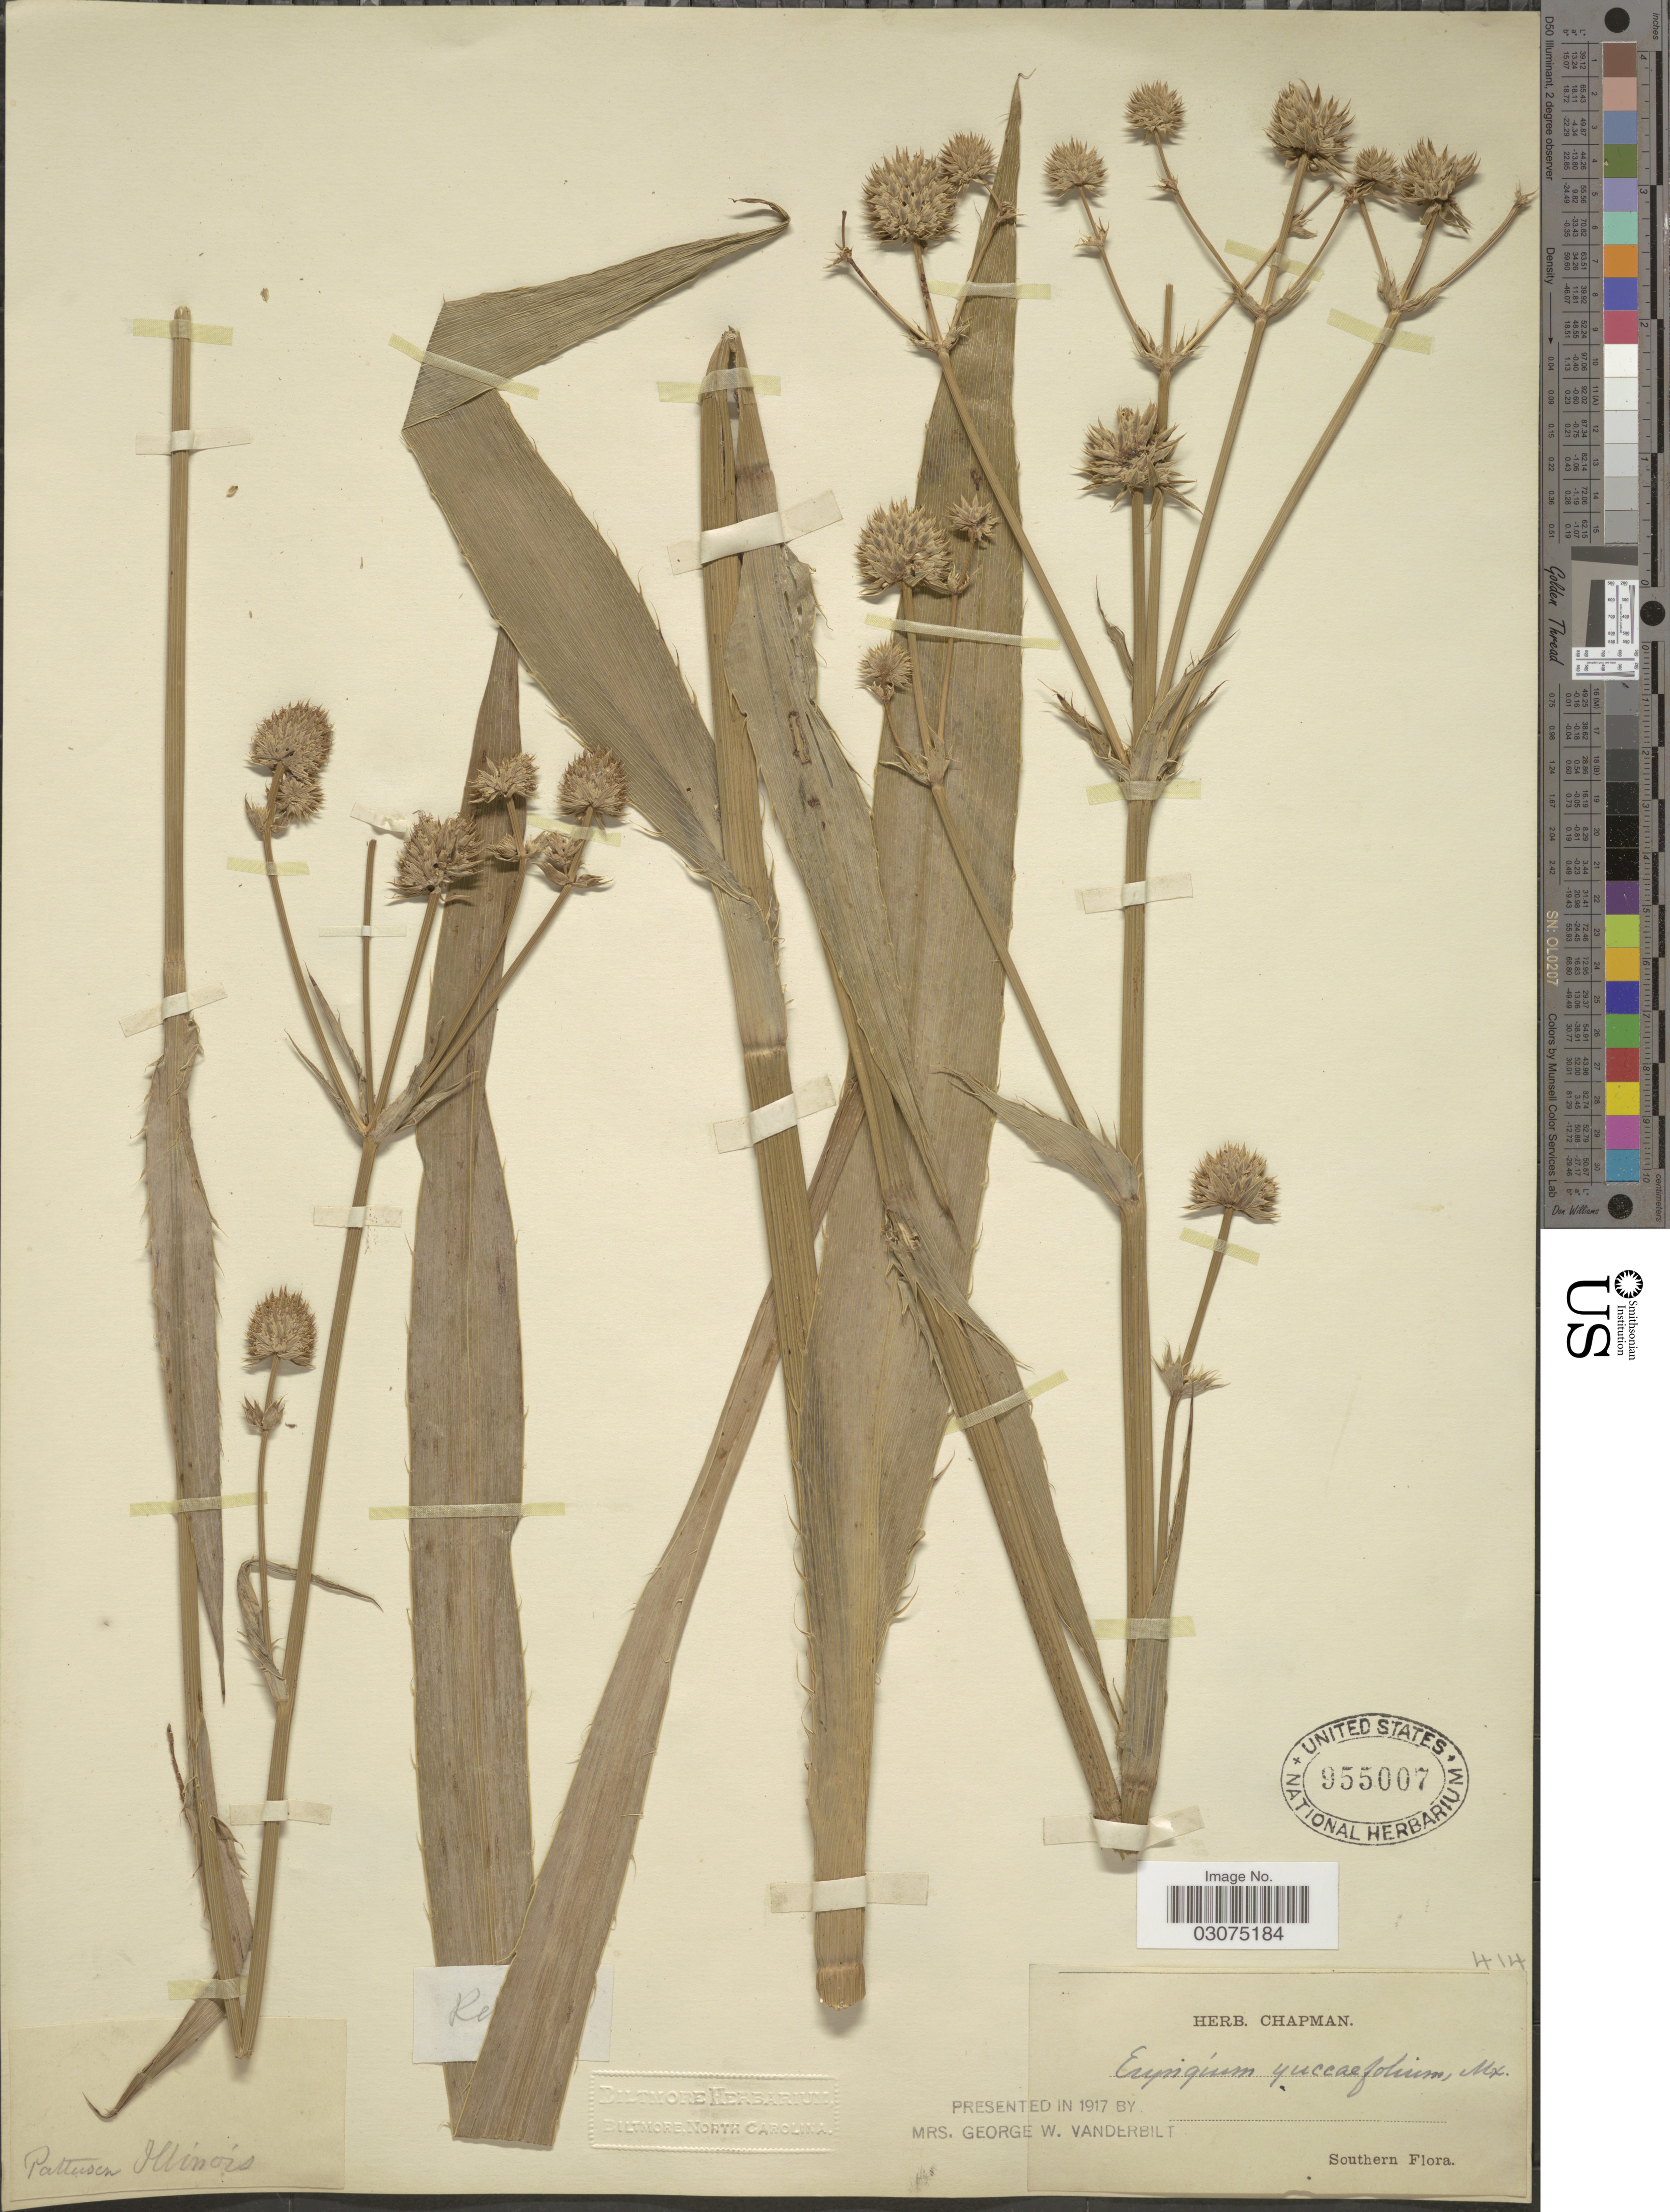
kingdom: Plantae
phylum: Tracheophyta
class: Magnoliopsida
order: Apiales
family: Apiaceae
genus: Eryngium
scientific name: Eryngium yuccifolium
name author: Michx.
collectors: ex herb. Chapman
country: United States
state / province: Illinois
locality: Patterson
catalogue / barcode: US 955007